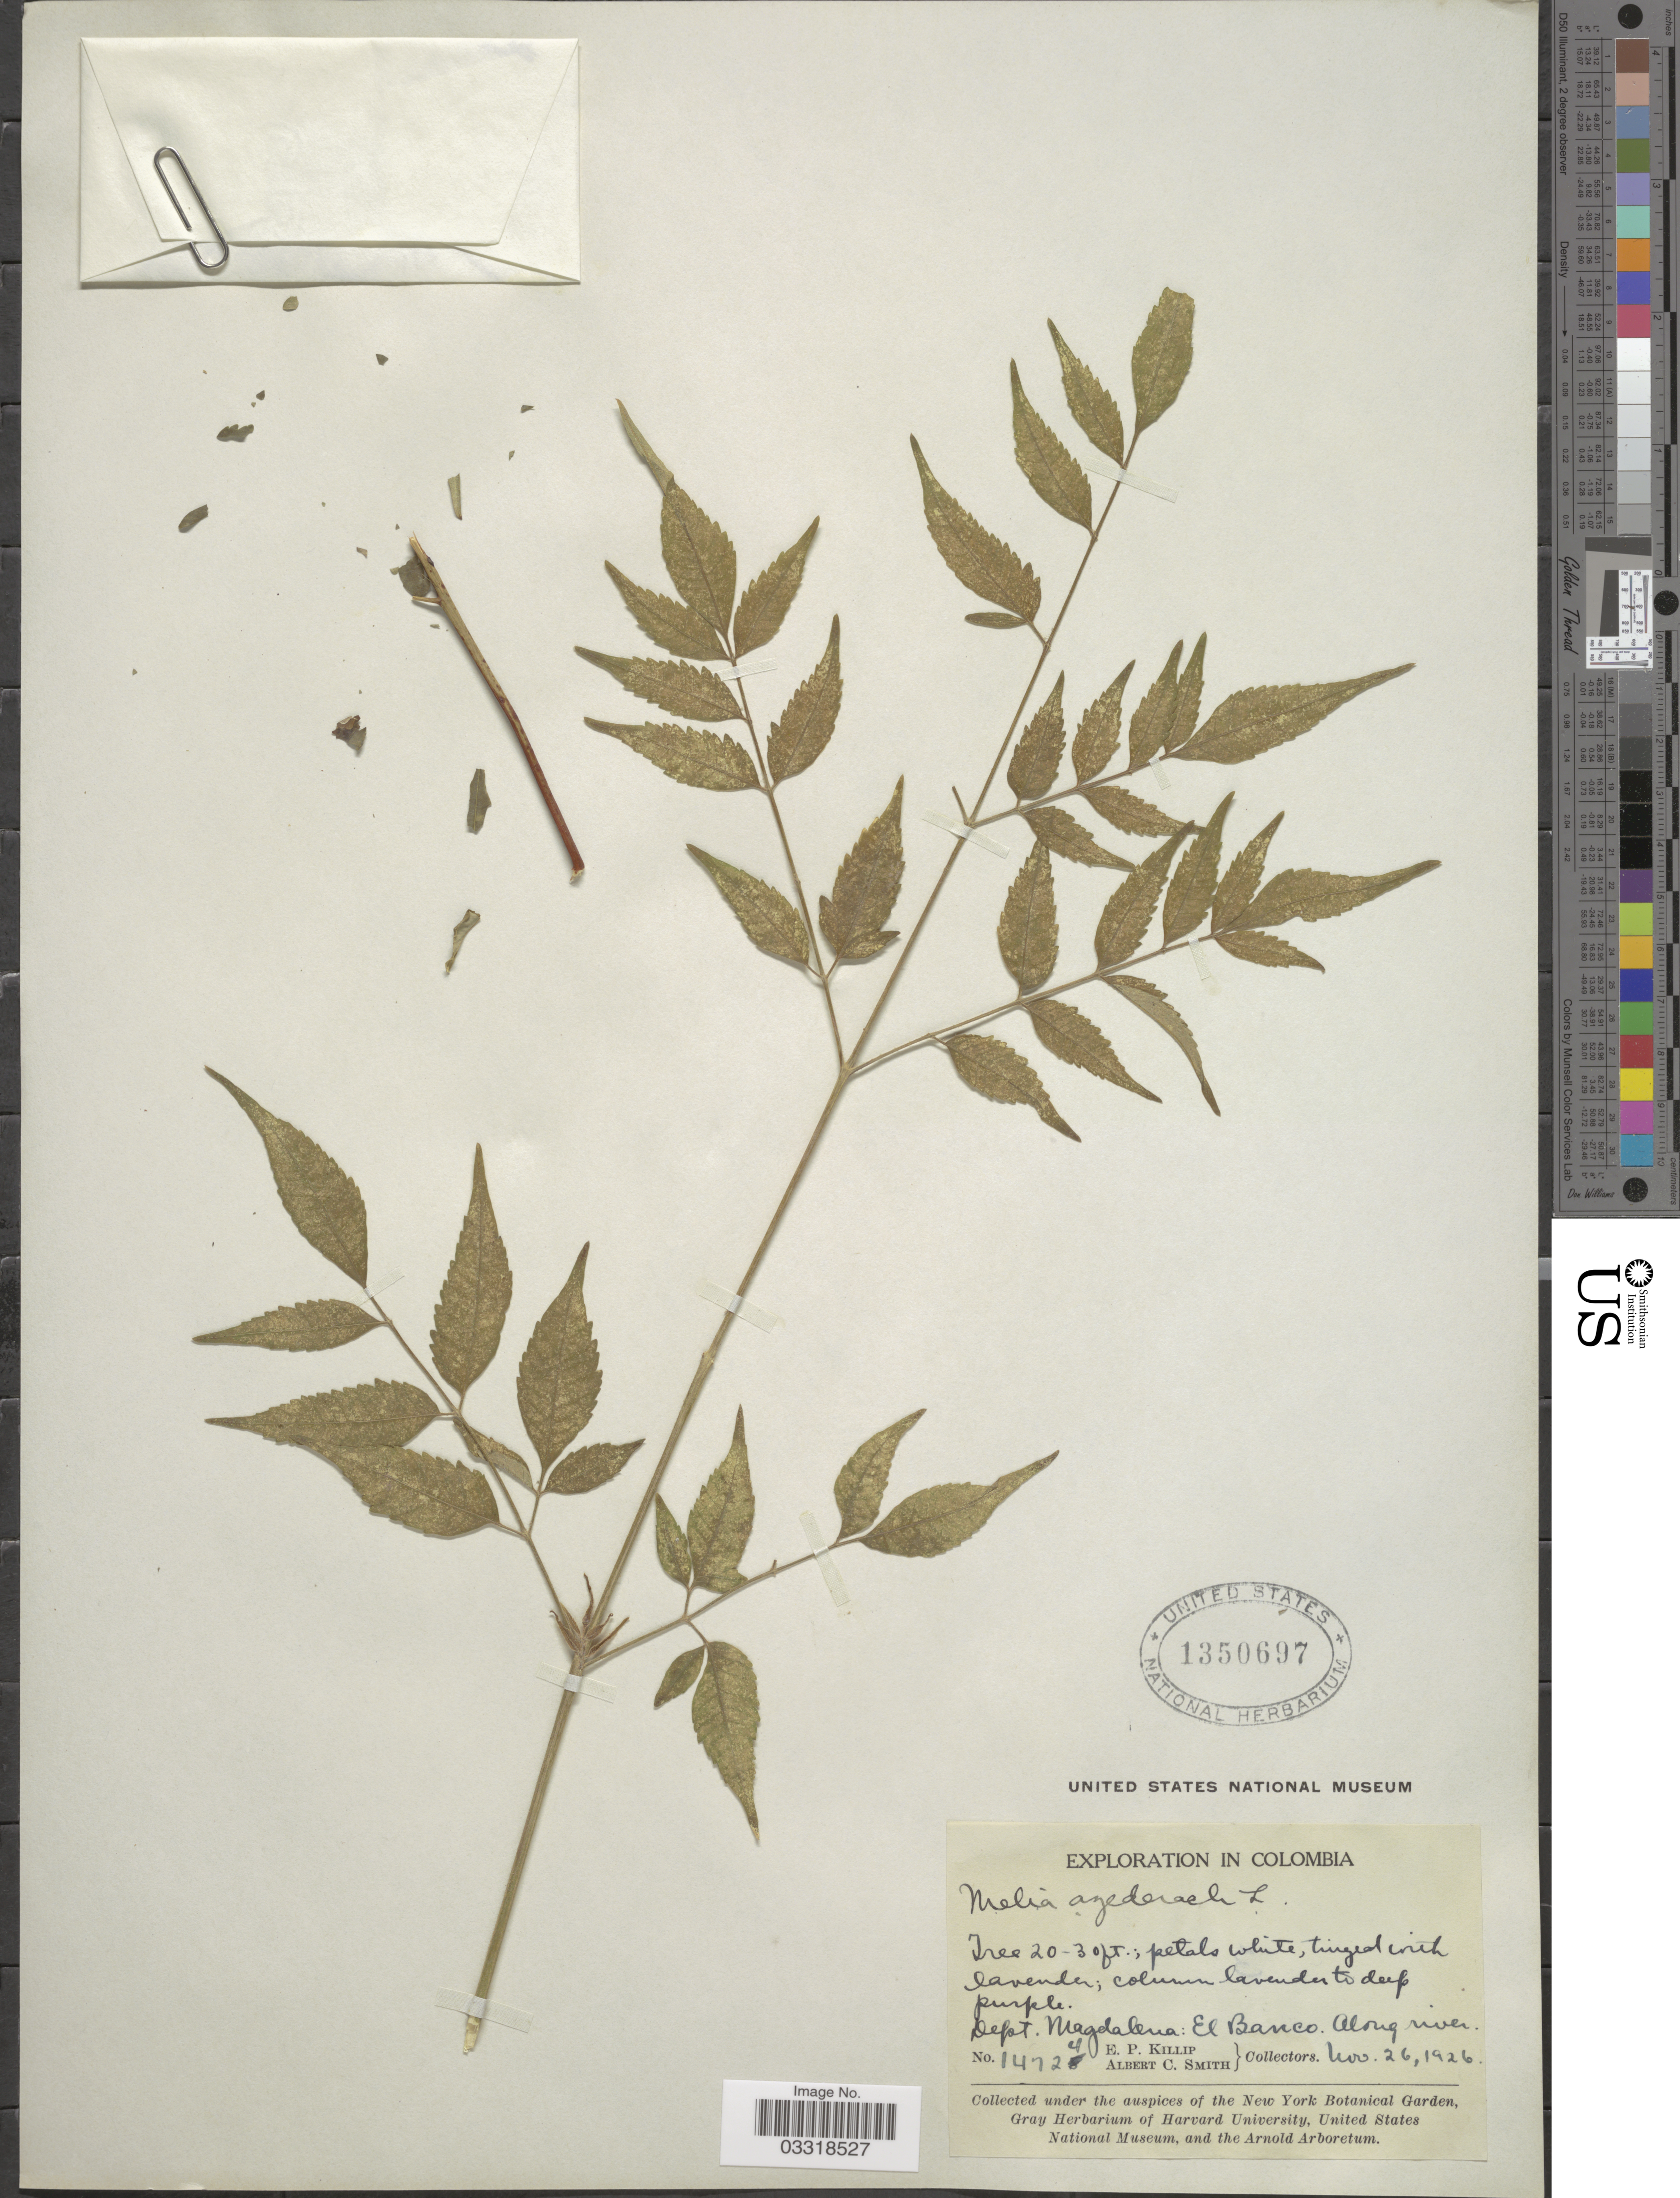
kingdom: Plantae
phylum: Tracheophyta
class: Magnoliopsida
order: Sapindales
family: Meliaceae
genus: Melia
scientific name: Melia azedarach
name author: L.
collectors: E. P. Killip & A. C. Smith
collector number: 14724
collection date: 1926-11-26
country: Colombia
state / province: Magdalena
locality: Dept. Magdalena: El Banco. Along river.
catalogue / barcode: US 1350697